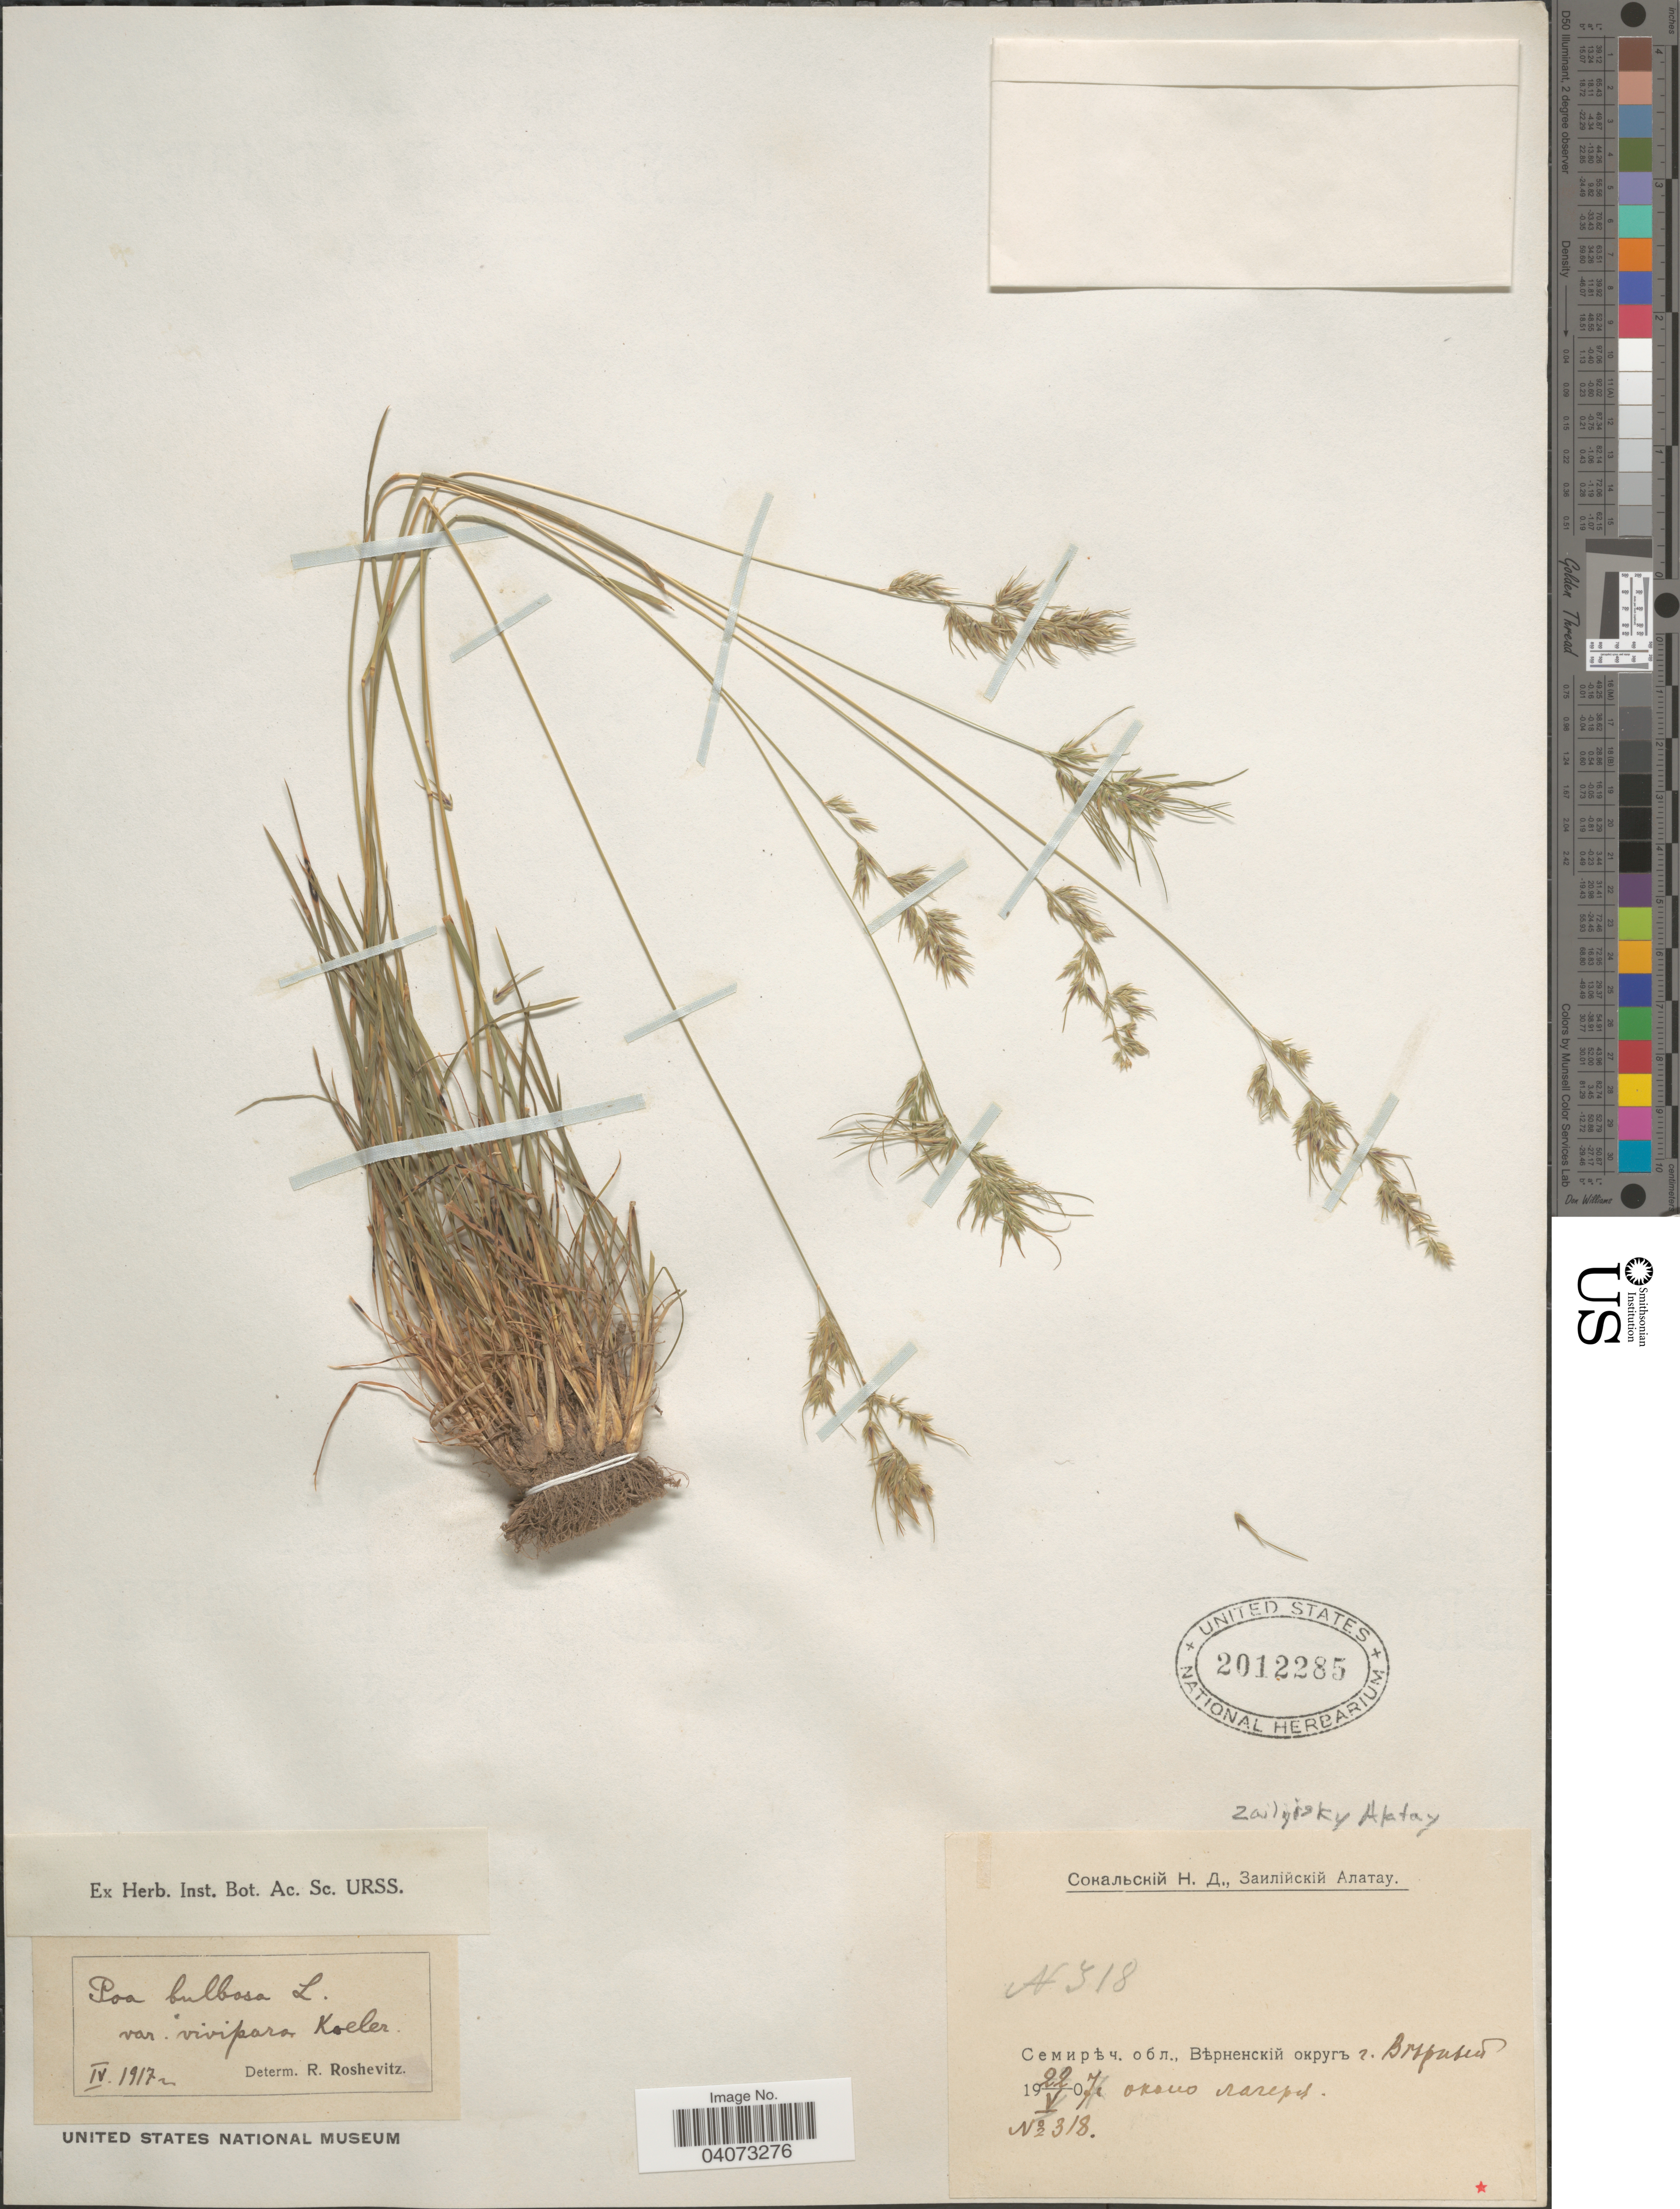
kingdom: Plantae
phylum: Tracheophyta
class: Liliopsida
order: Poales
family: Poaceae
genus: Poa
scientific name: Poa bulbosa subsp. bulbosa var. vivipara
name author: Koeler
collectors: N. Sokalskiy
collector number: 318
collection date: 1907-05-22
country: Kazakhstan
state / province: Almaty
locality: Almaty city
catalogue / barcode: US 2012285